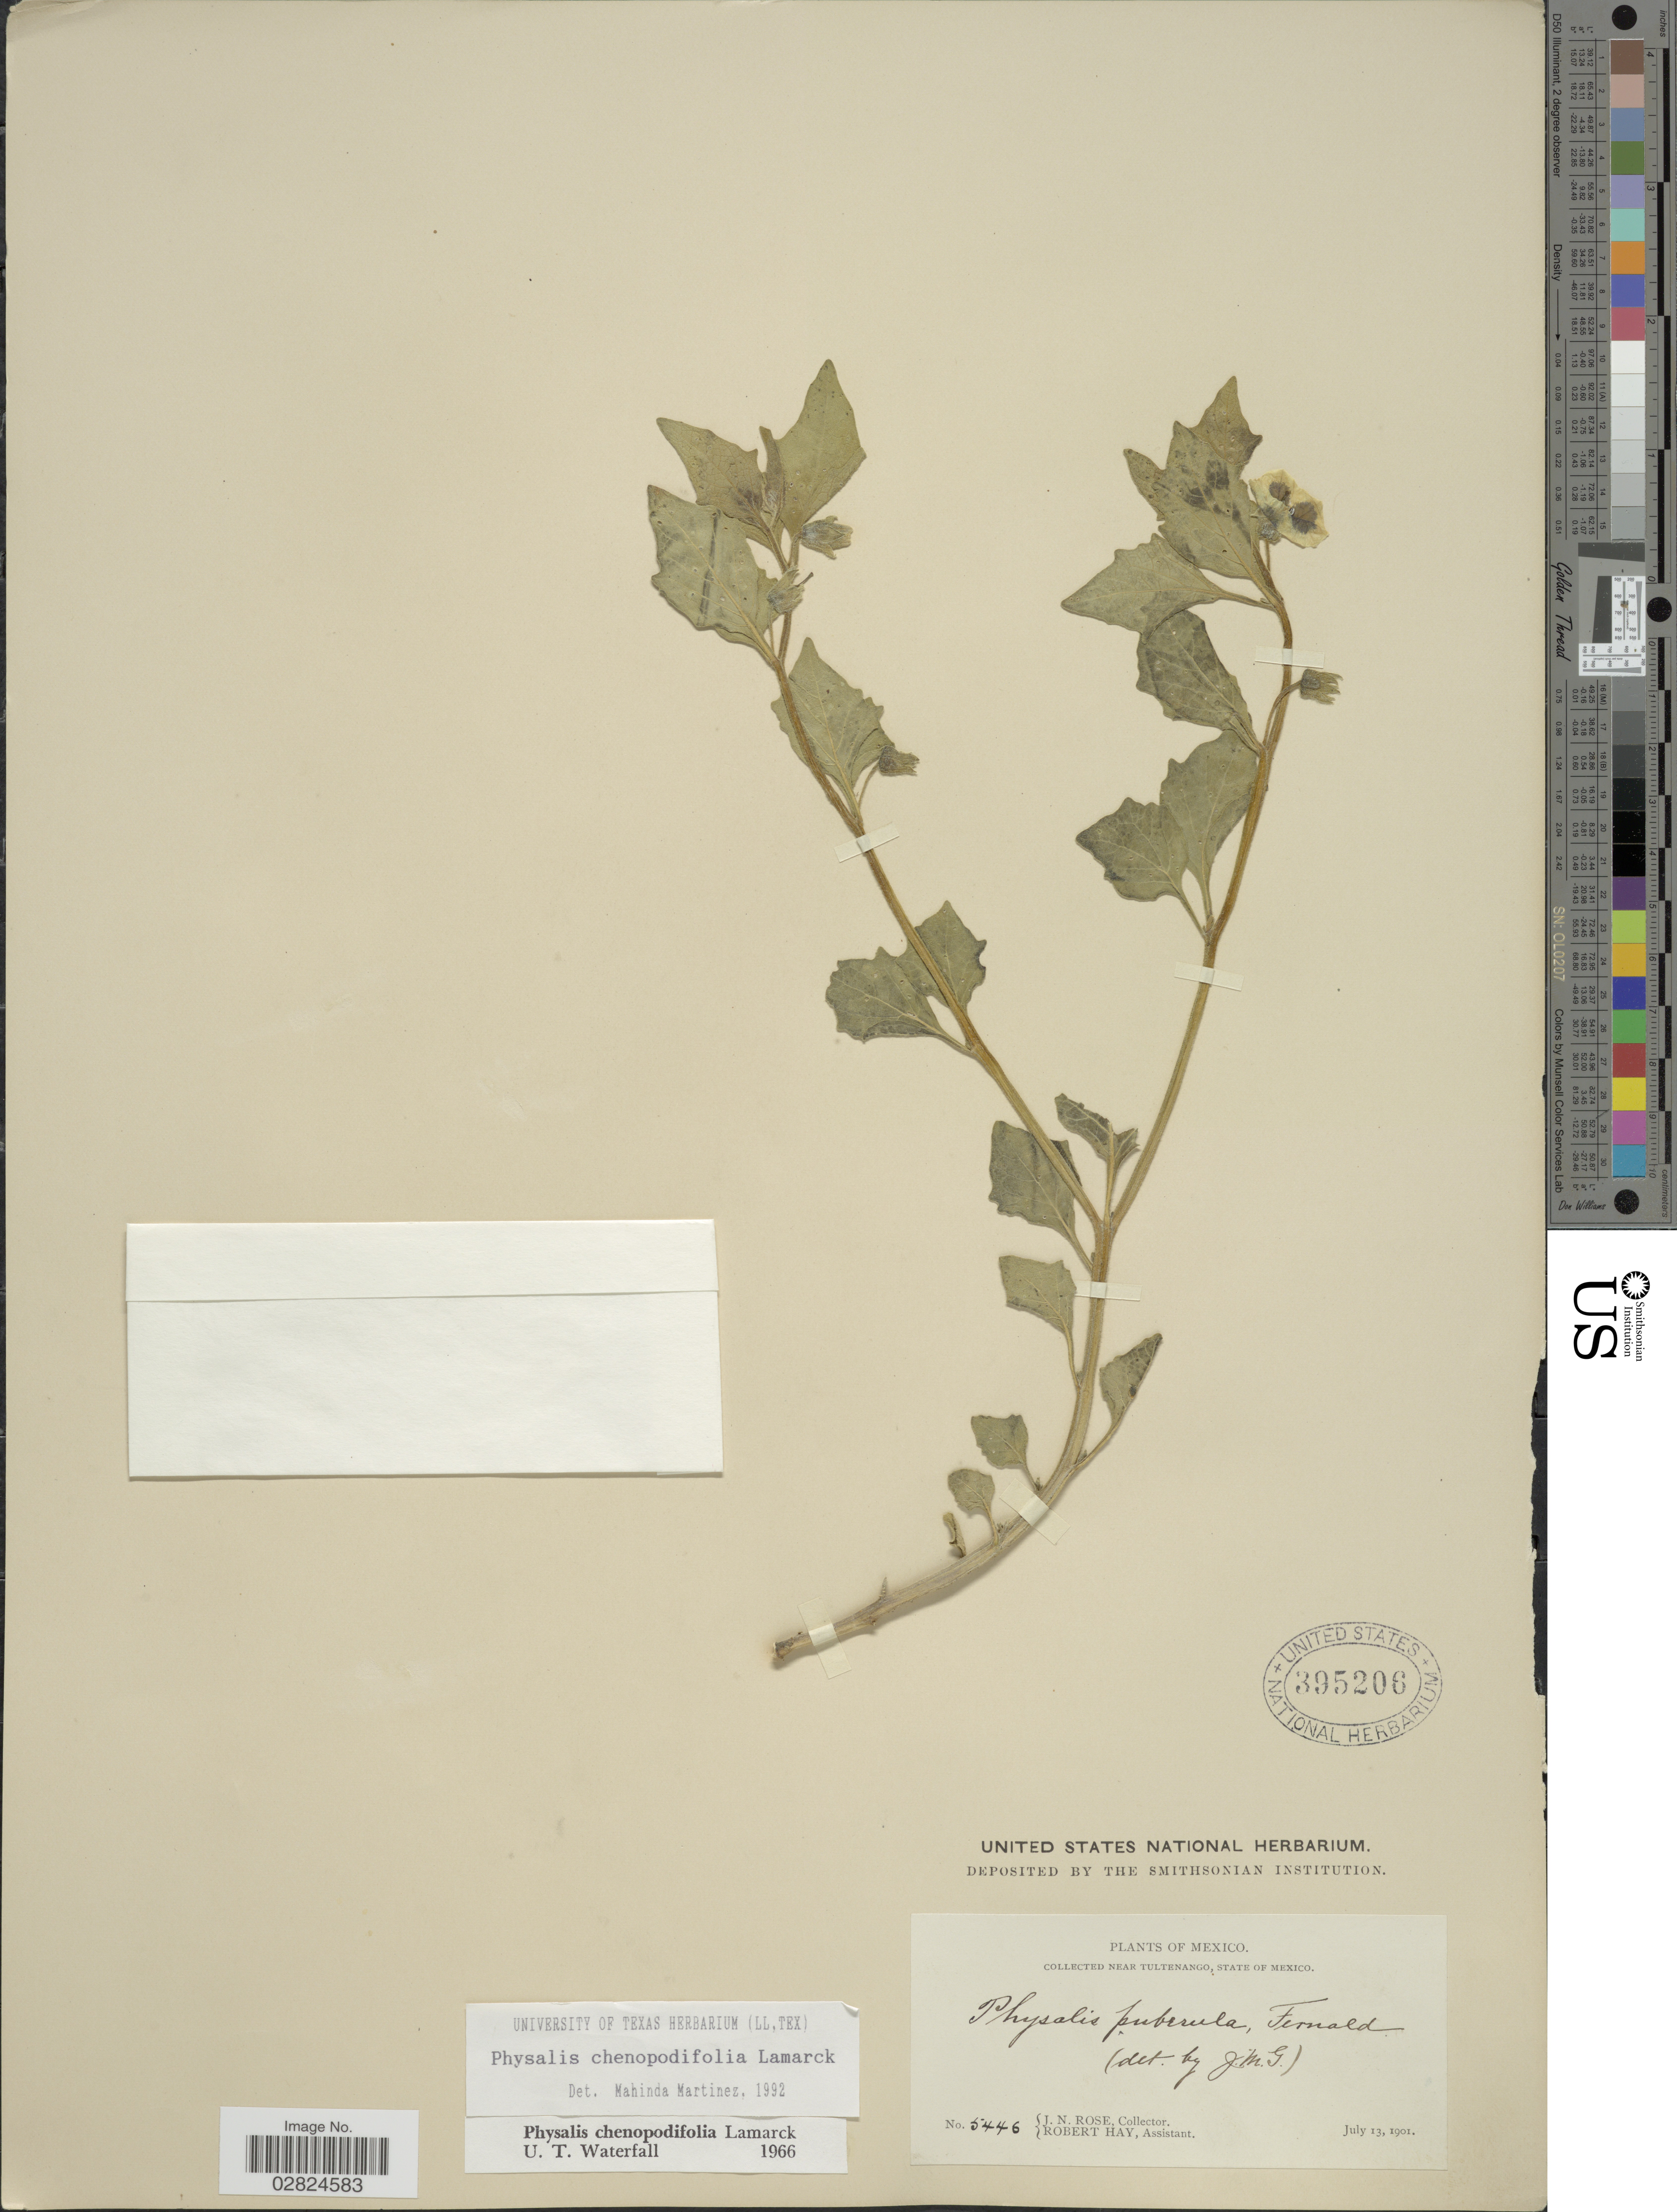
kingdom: Plantae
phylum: Tracheophyta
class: Magnoliopsida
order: Solanales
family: Solanaceae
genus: Physalis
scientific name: Physalis chenopodifolia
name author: Lam.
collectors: J. N. Rose & R. Hay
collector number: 5446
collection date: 1901-07-13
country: Mexico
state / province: México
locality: Near Tultenango.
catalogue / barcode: US 395206